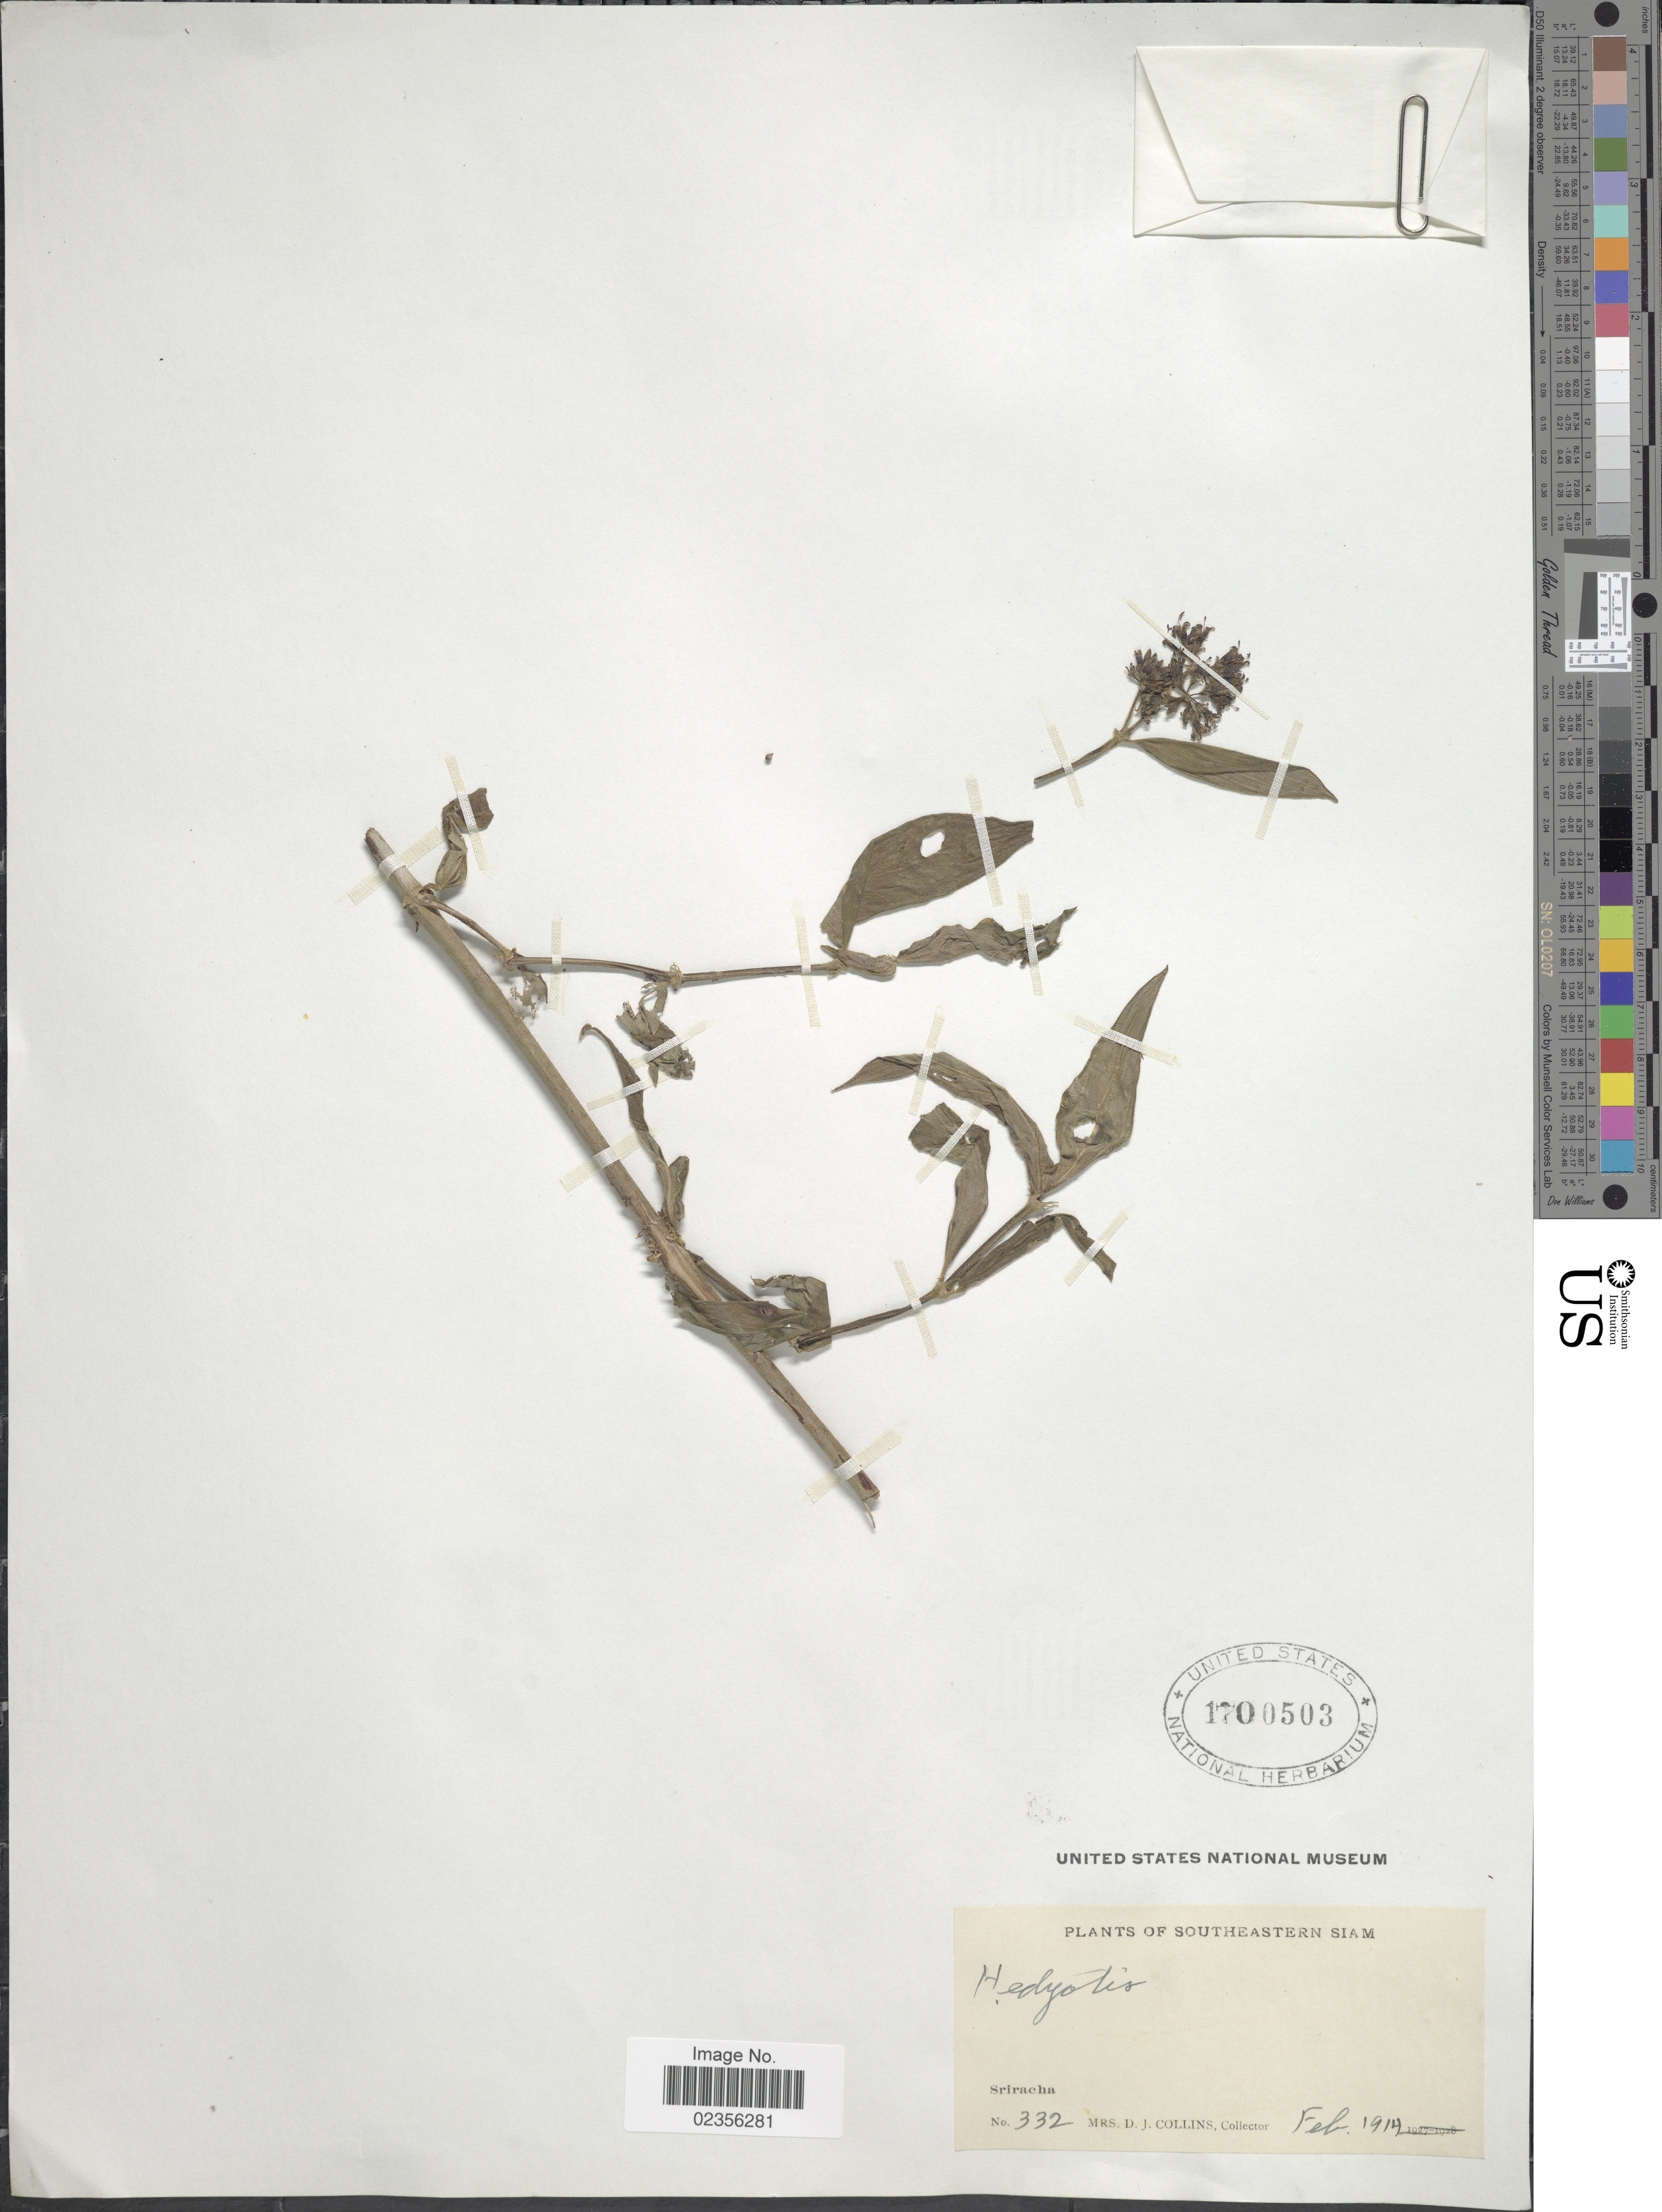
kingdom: Plantae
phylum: Tracheophyta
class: Magnoliopsida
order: Gentianales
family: Rubiaceae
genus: Hedyotis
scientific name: Hedyotis sp.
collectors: Mrs. D. J. Collins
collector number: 332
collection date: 1914-02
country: Thailand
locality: Southeastern Siam, Sriracha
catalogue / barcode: US 1700503